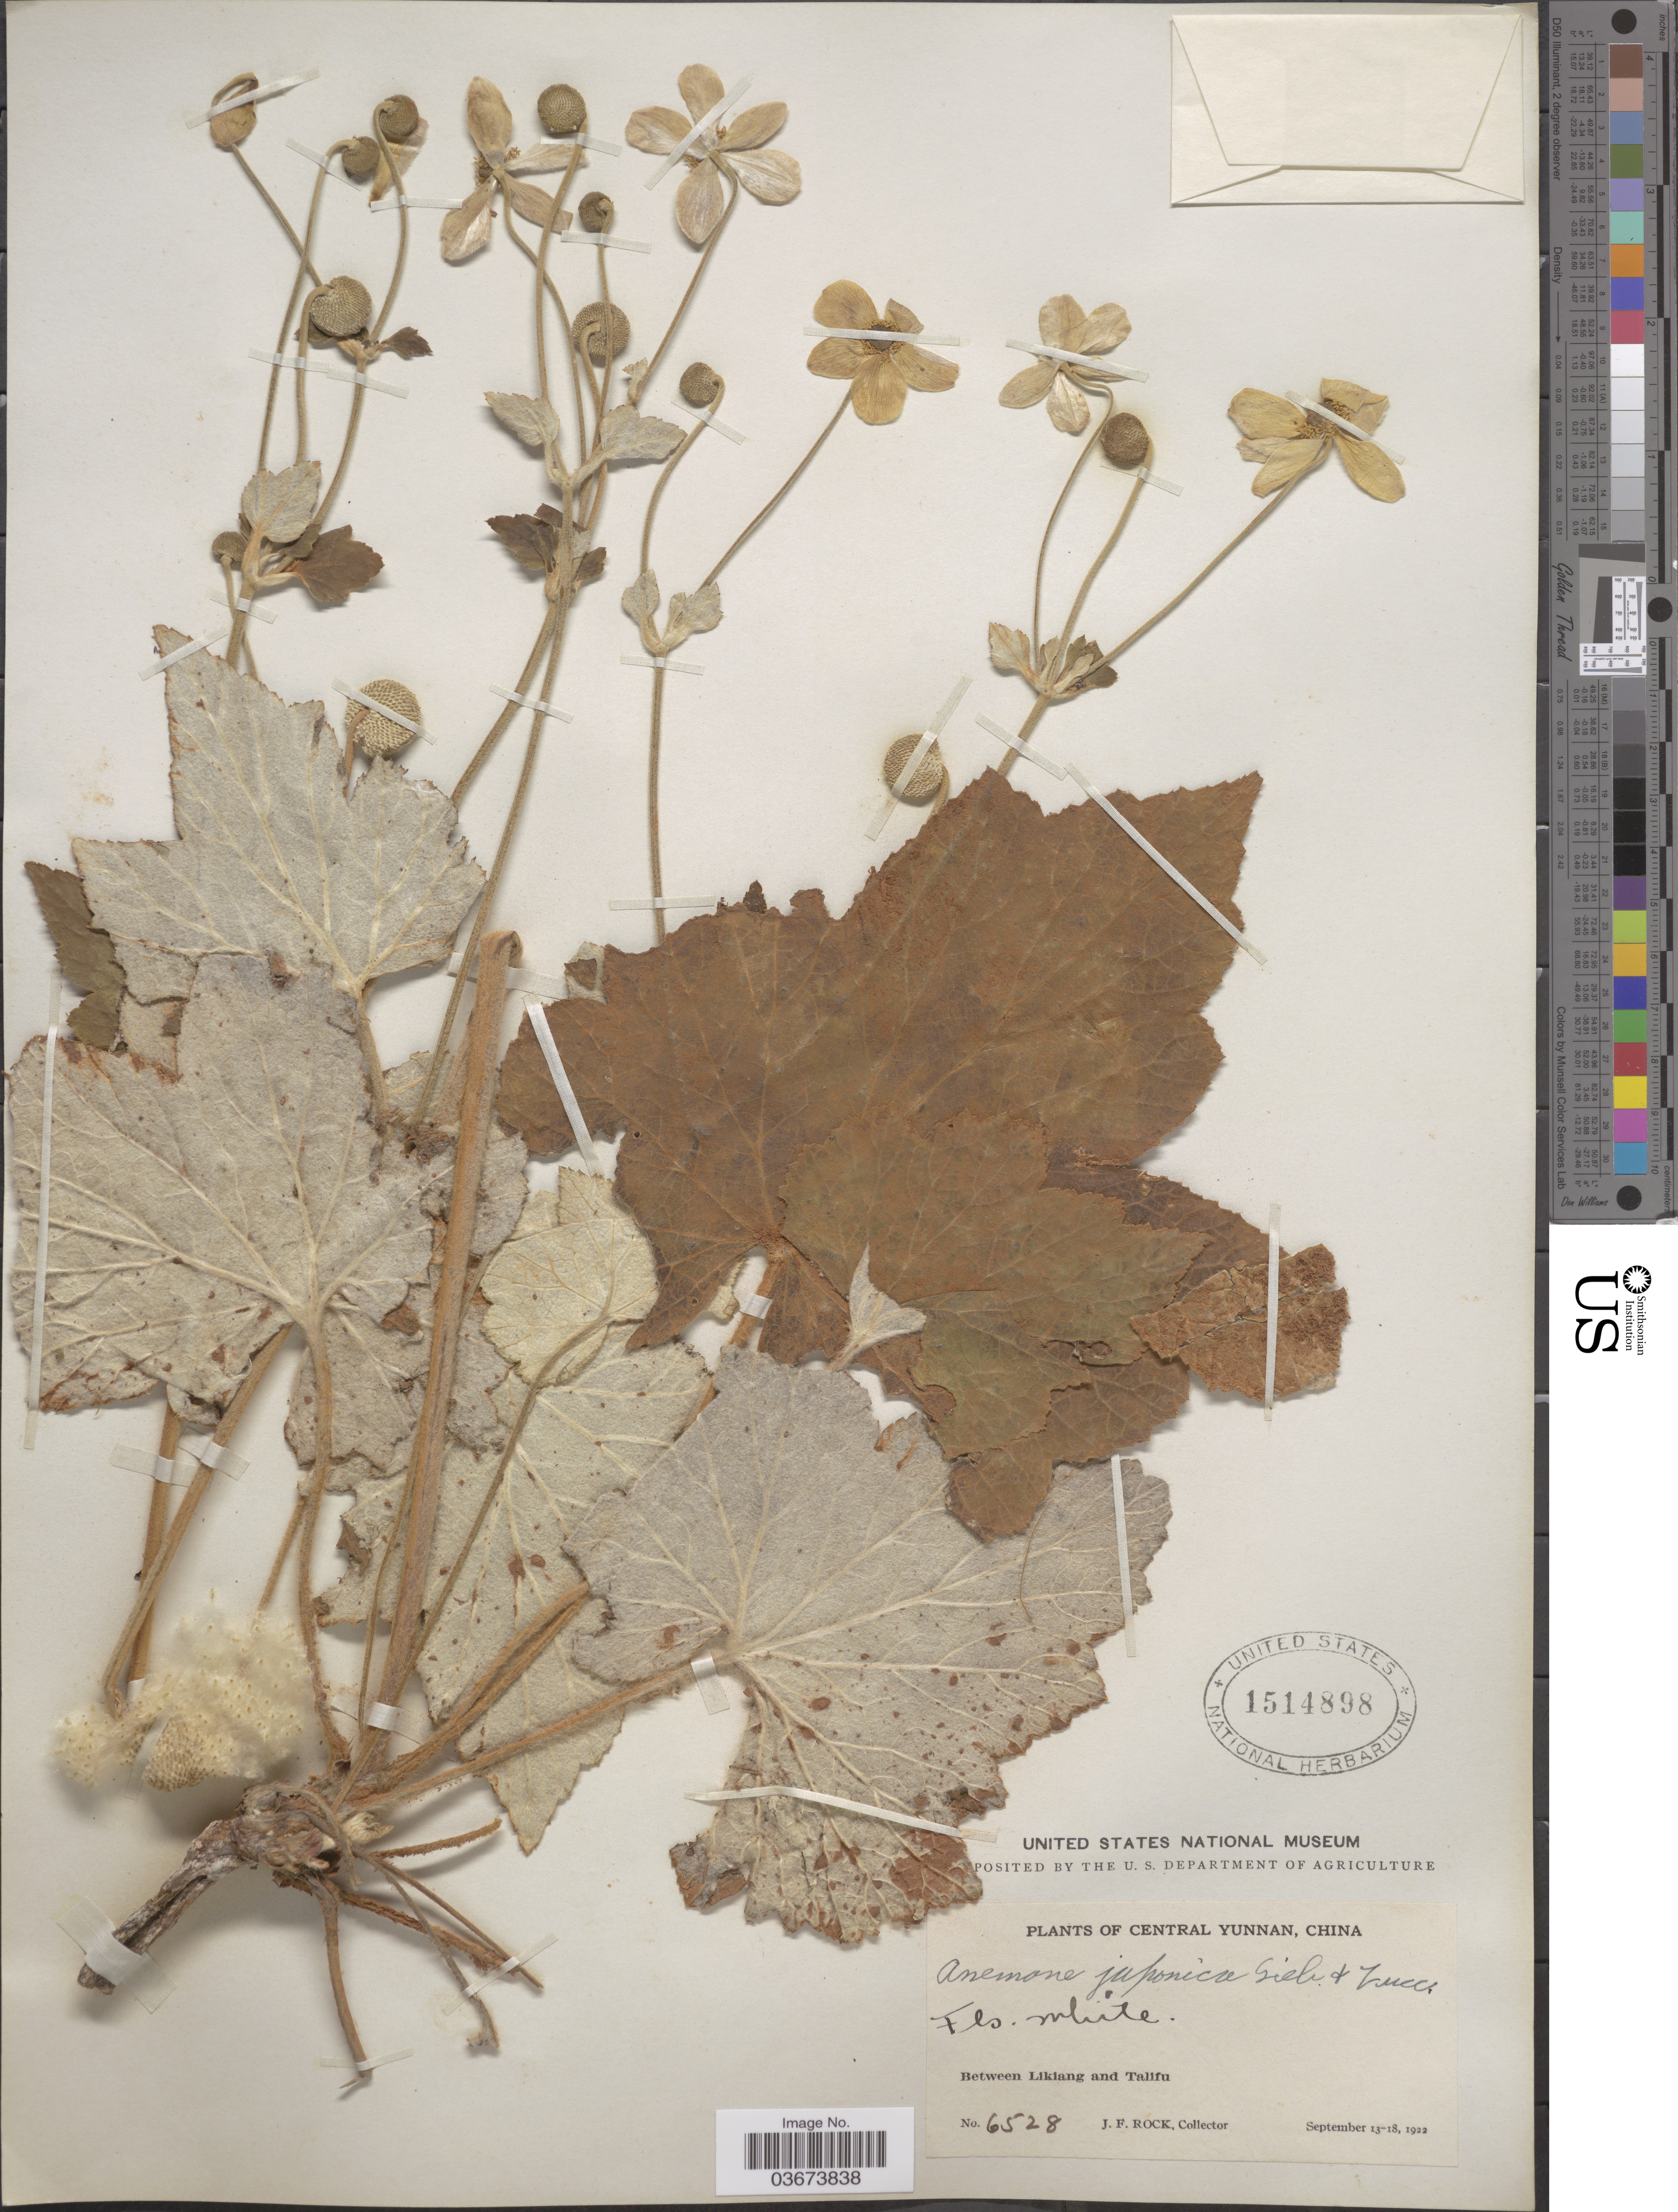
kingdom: Plantae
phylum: Tracheophyta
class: Magnoliopsida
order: Ranunculales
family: Ranunculaceae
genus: Anemone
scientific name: Anemone japonica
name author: Houtt.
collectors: J. Rock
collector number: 6528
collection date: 1922-09-13/1922-09-18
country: China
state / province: Yunnan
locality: Central Yunnan. Between Likiang and Talifu.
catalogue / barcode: US 1514898